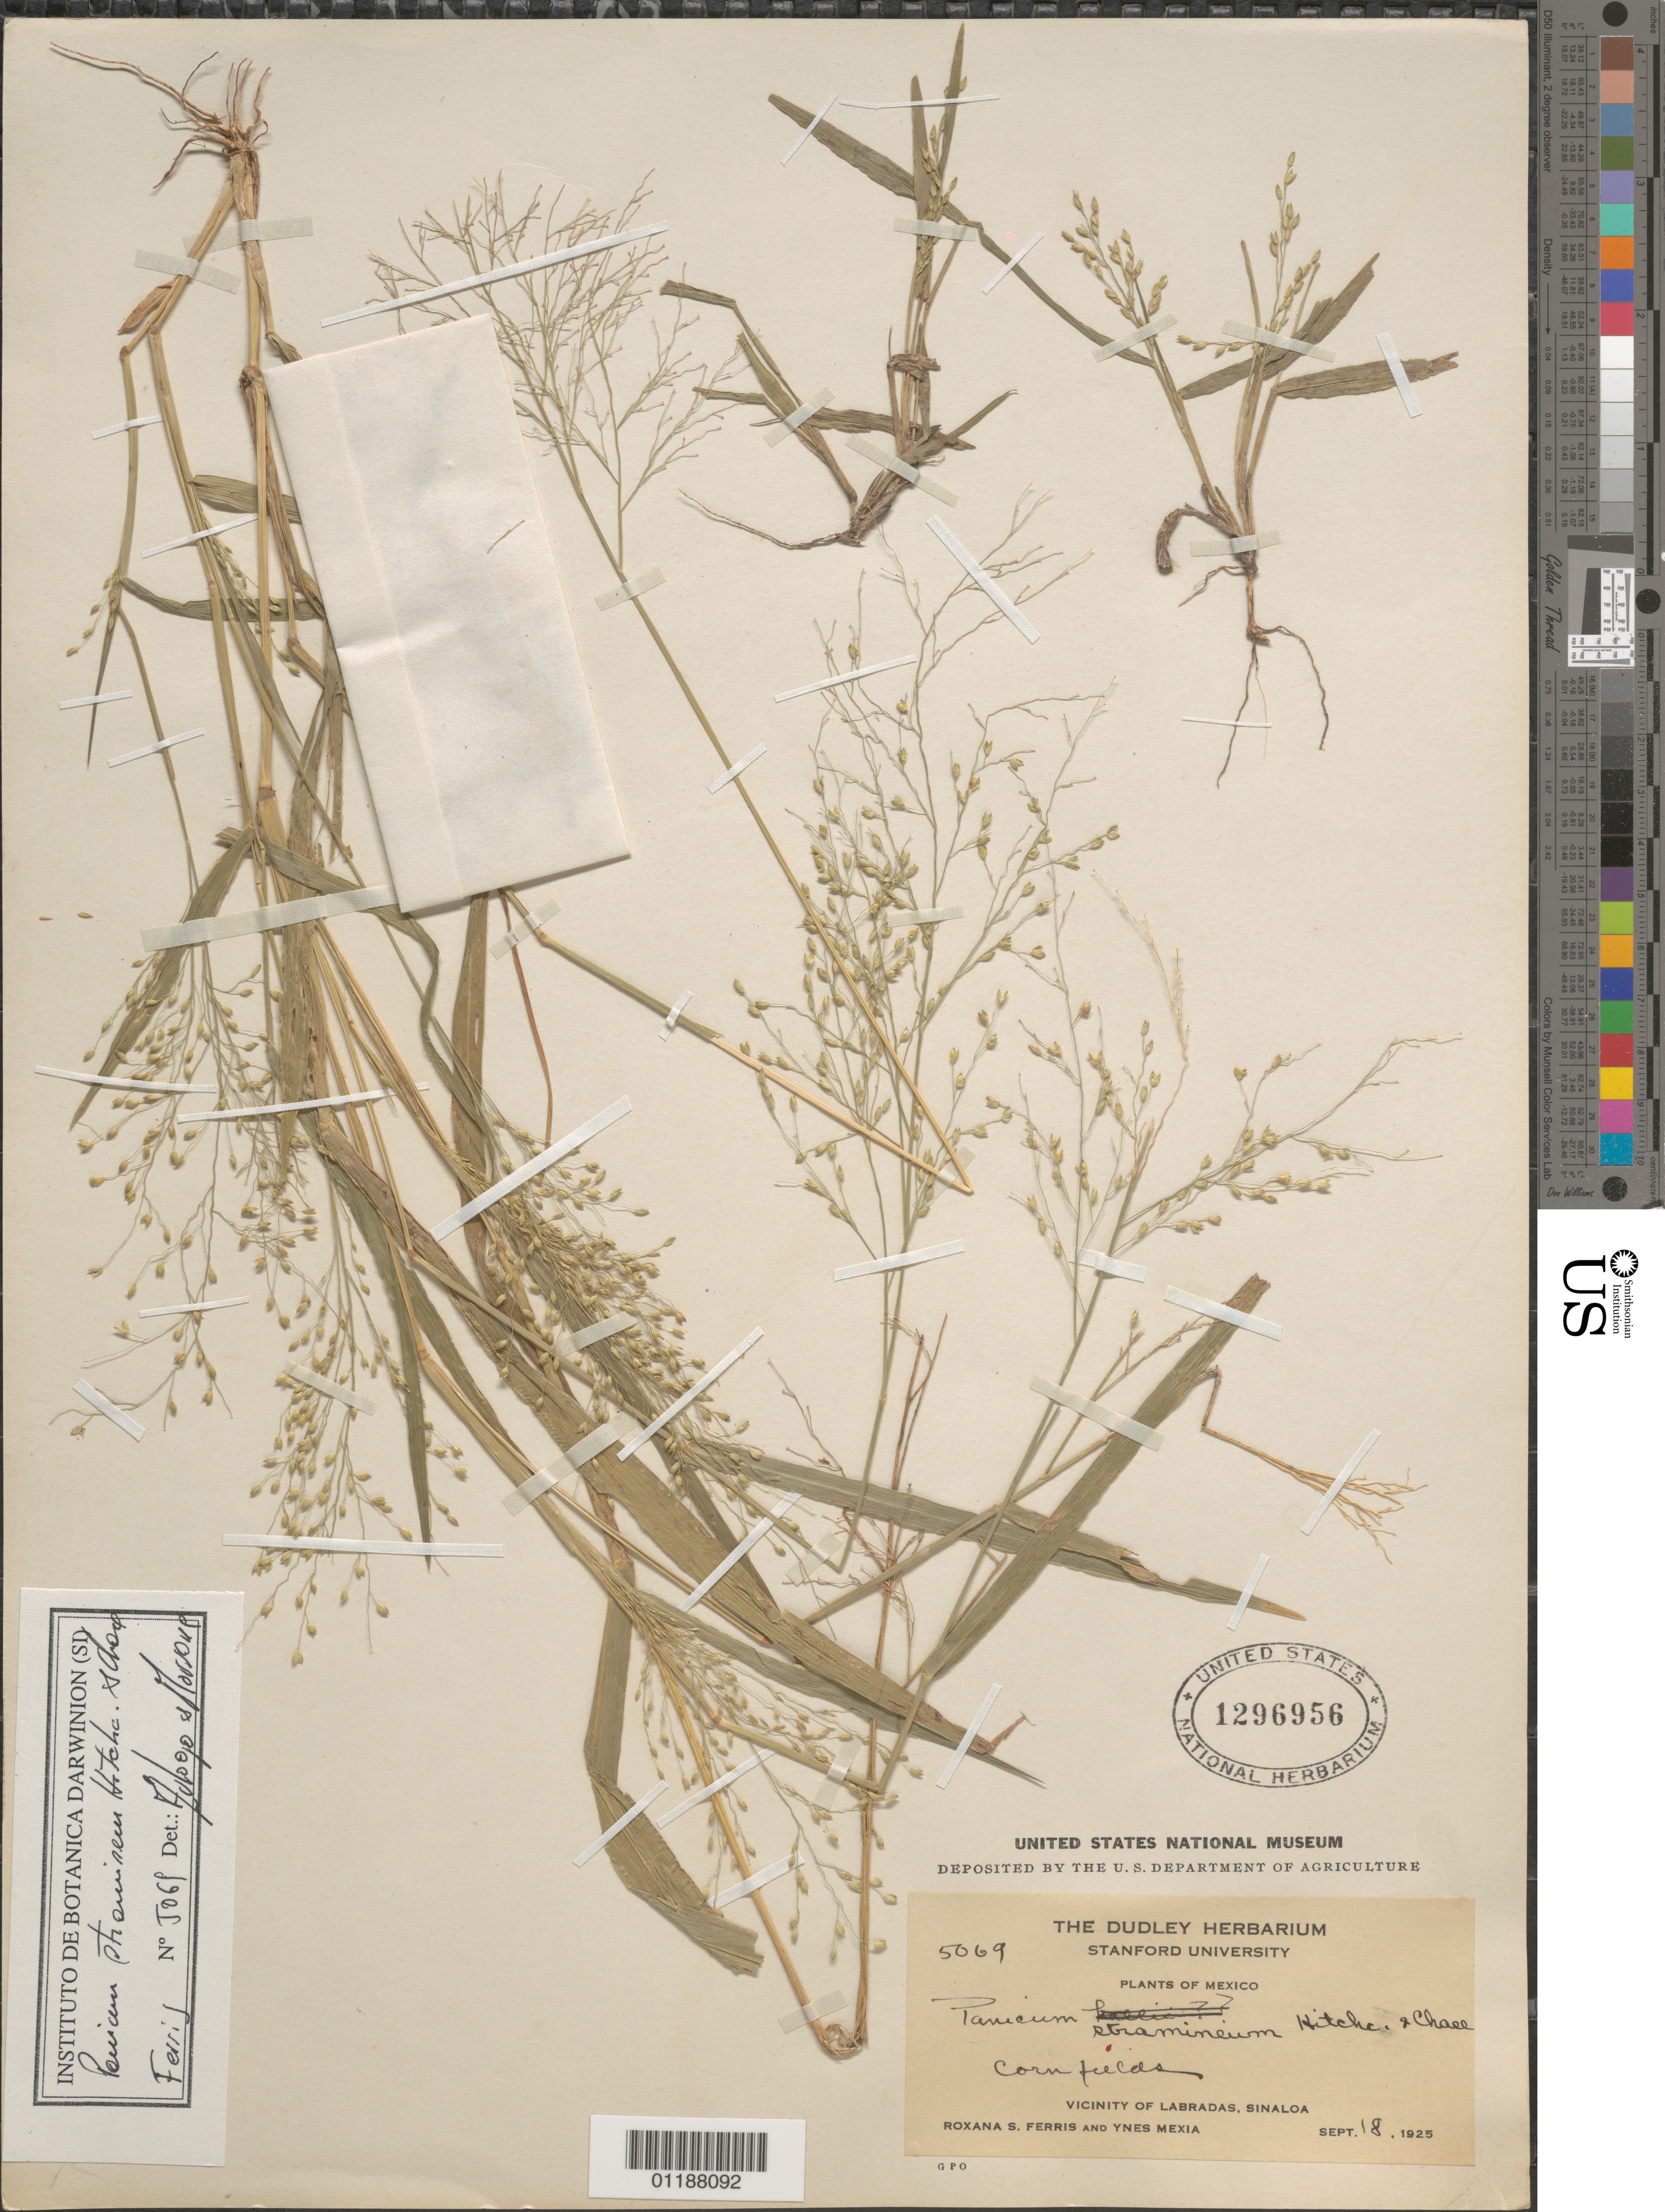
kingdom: Plantae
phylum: Tracheophyta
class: Liliopsida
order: Poales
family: Poaceae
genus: Panicum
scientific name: Panicum stramineum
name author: Hitchc. & Chase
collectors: R. S. Ferris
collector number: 5069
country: Mexico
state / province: Sinaloa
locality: Labradas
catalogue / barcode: US 1296956